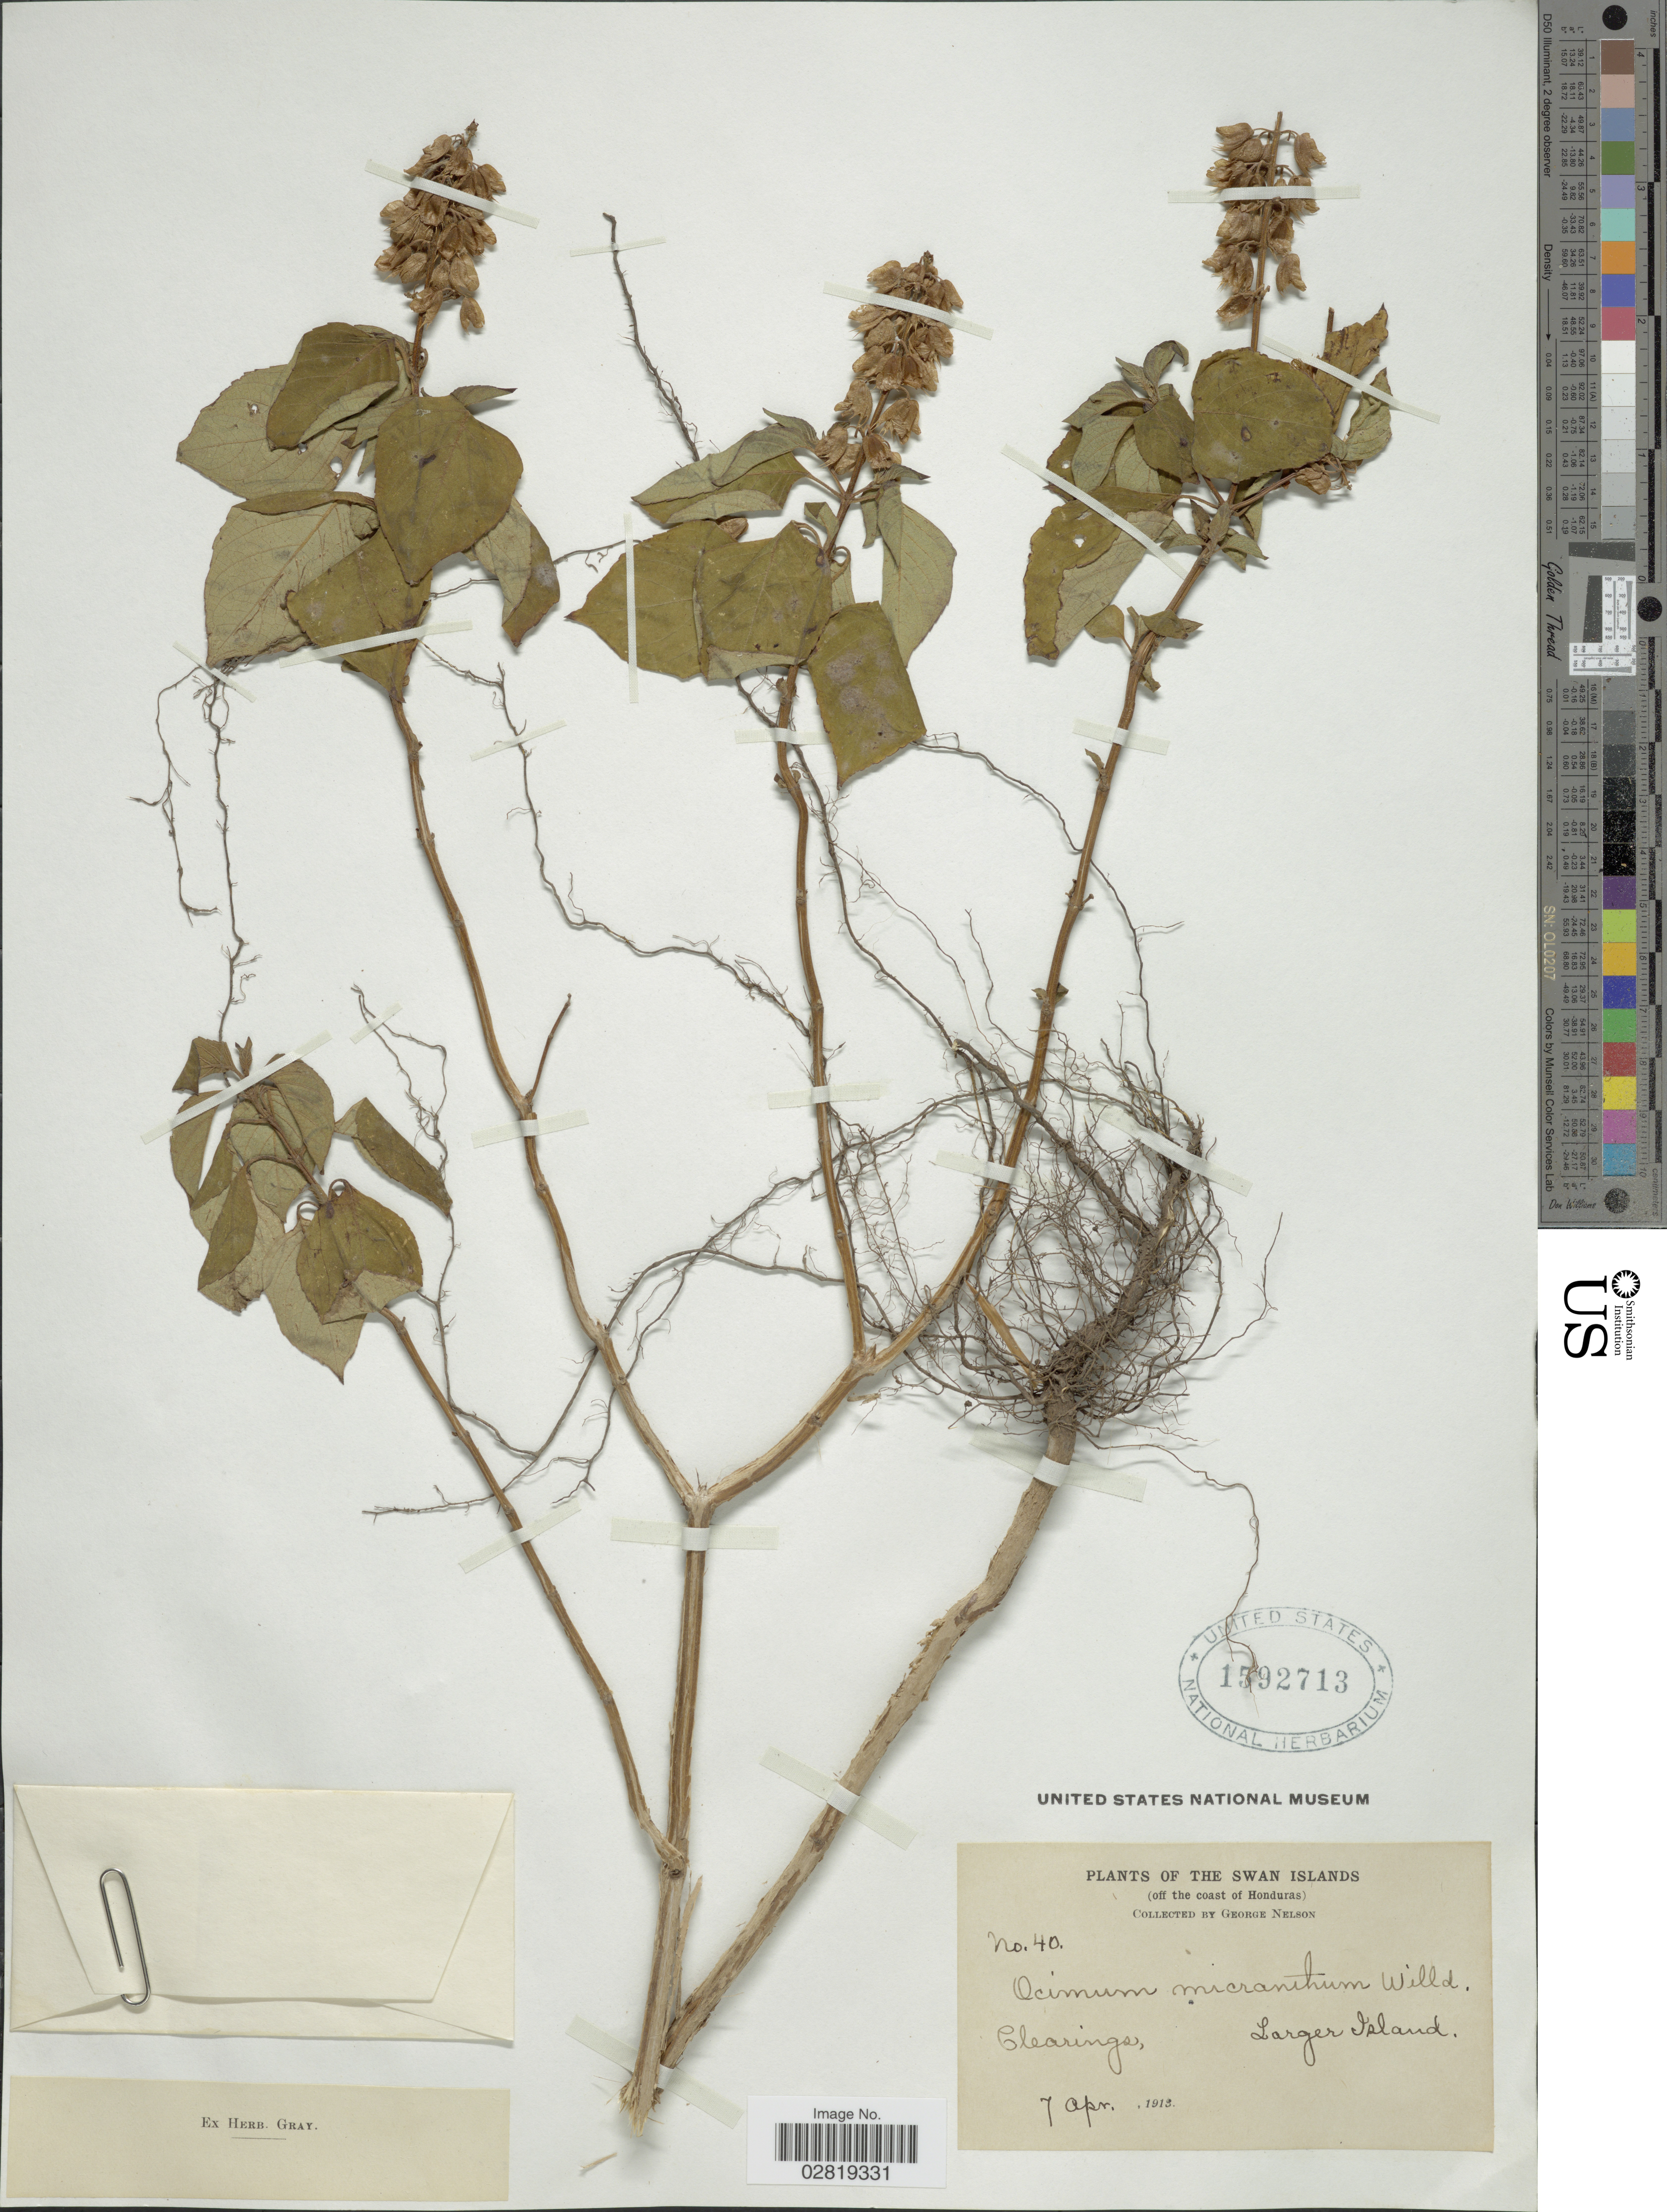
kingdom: Plantae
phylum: Tracheophyta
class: Magnoliopsida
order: Lamiales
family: Lamiaceae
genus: Ocimum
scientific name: Ocimum campechianum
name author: Mill.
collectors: G. Nelson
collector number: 40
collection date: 1913-04-07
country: Honduras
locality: The Swan Islands (off the coast of Honduras), Larger Island.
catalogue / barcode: US 1592713